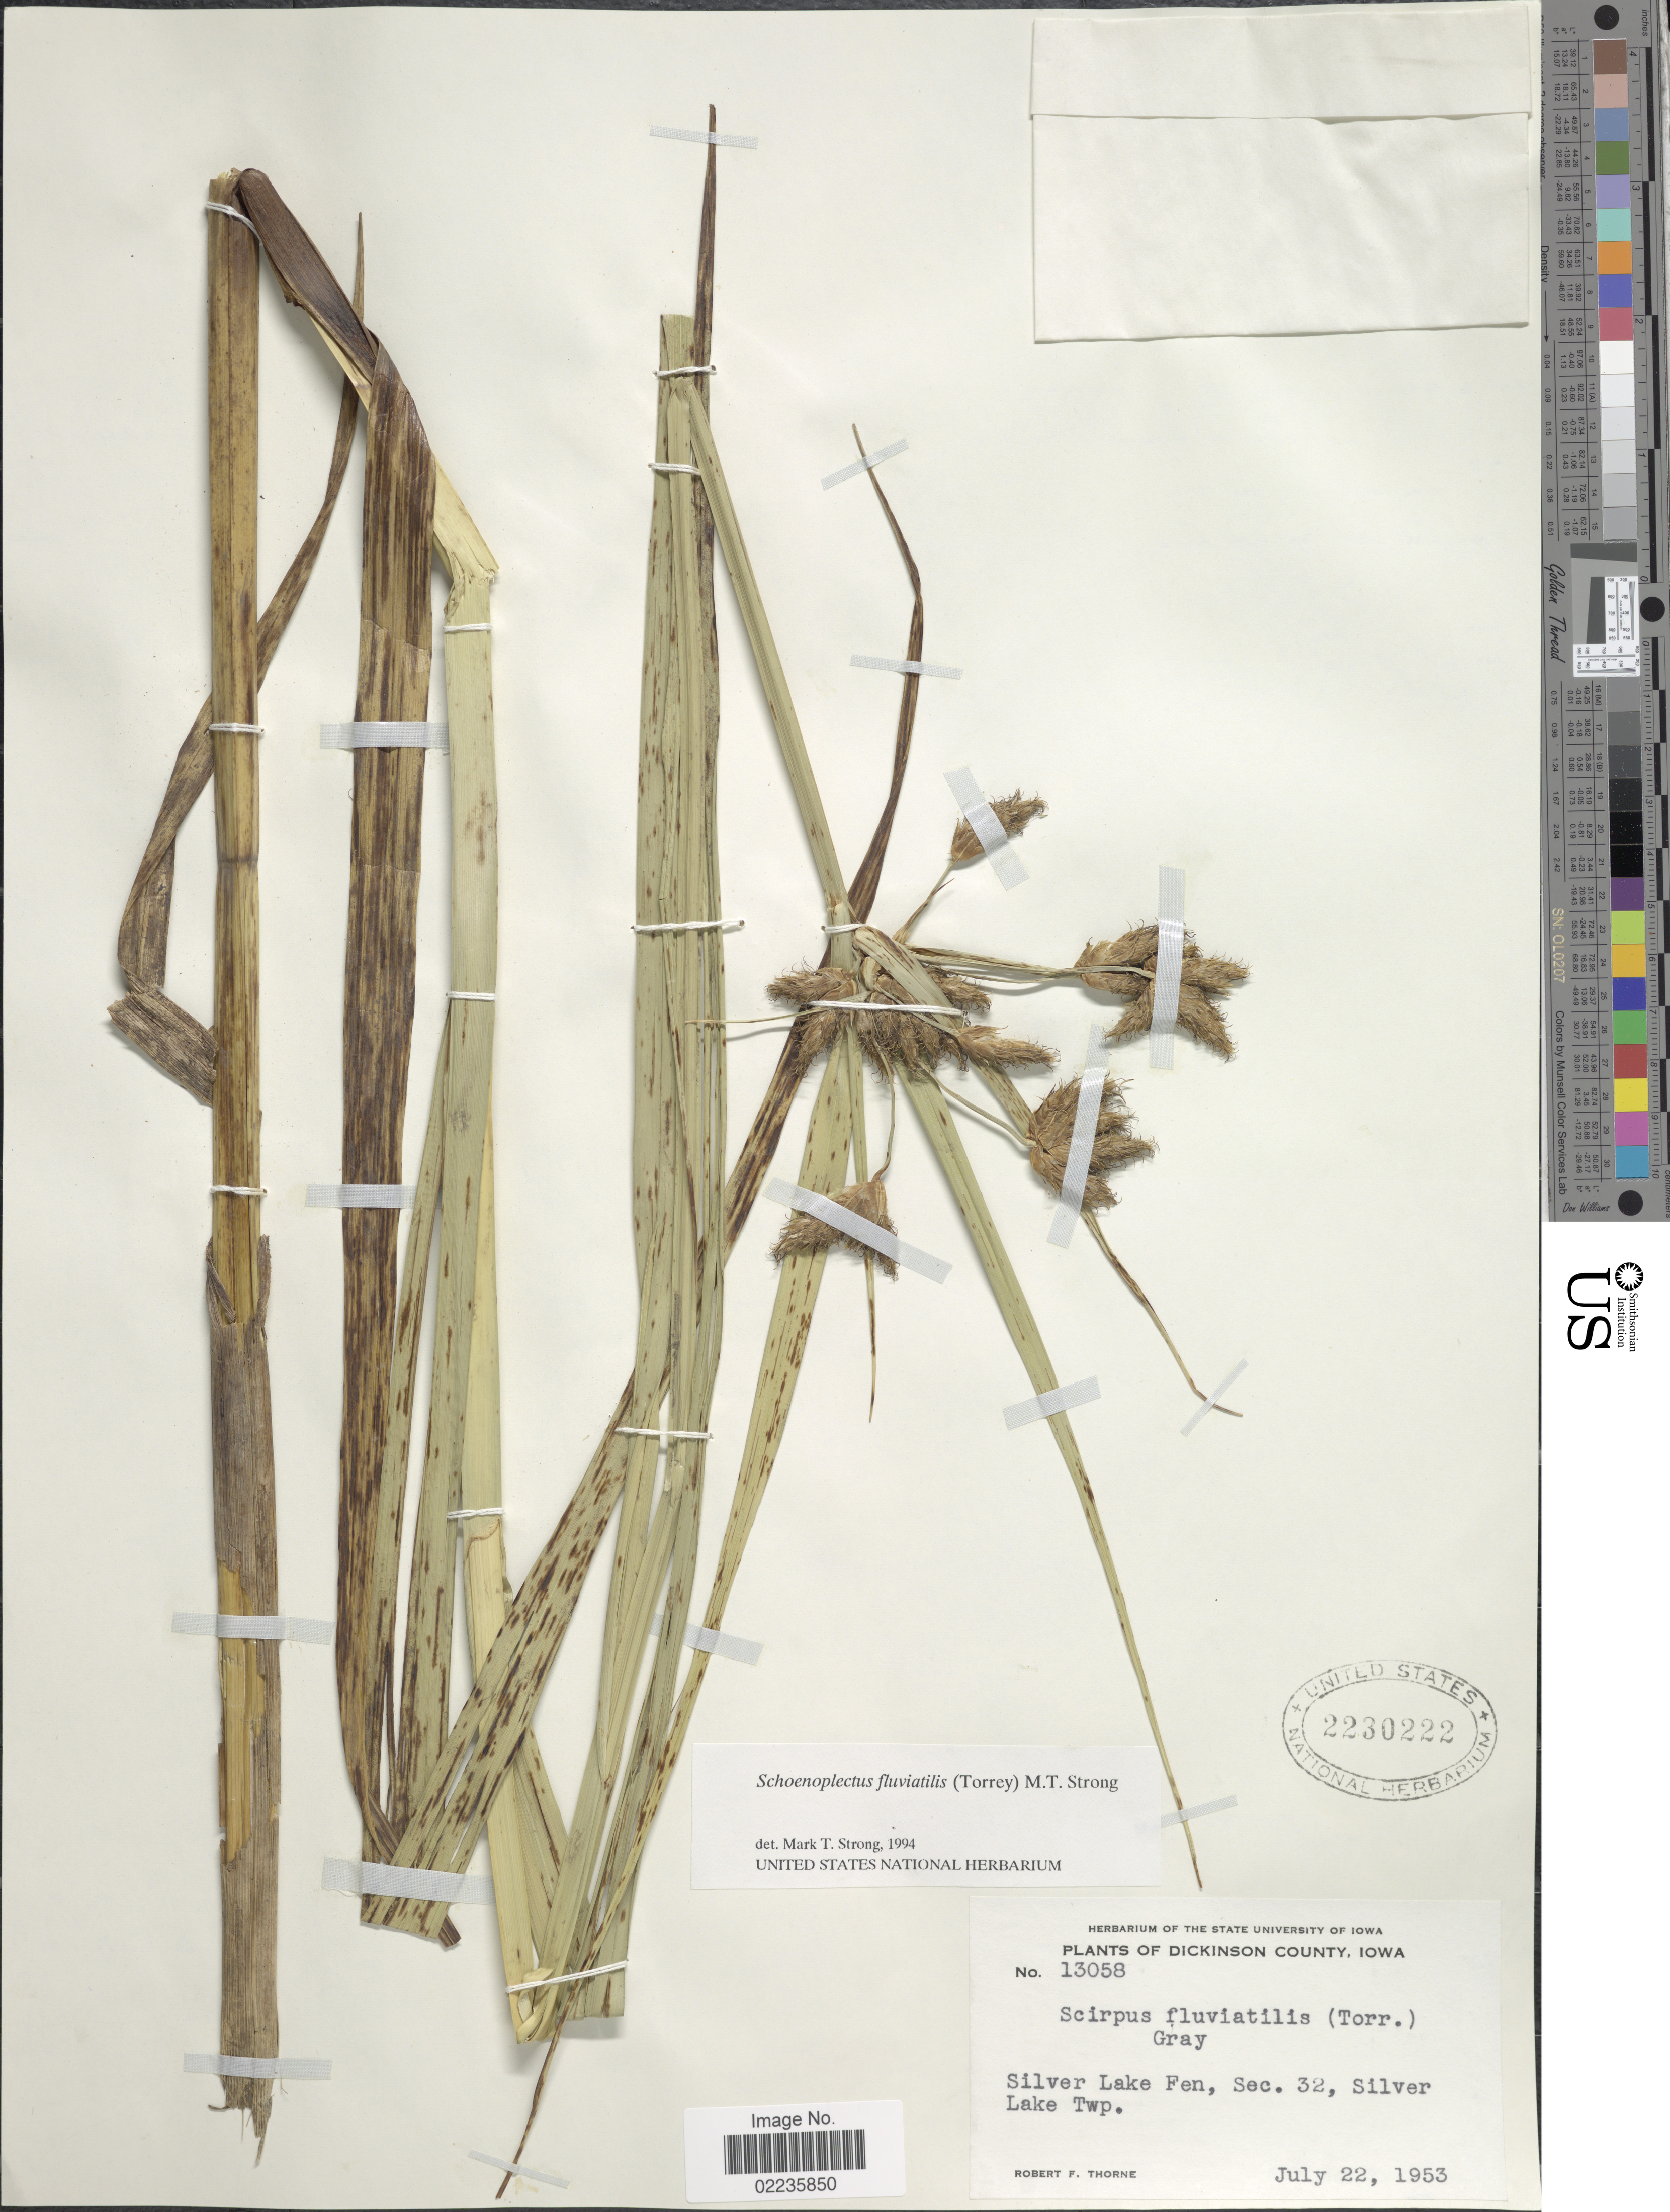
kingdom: Plantae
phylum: Tracheophyta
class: Liliopsida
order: Poales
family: Cyperaceae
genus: Bolboschoenus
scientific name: Bolboschoenus fluviatilis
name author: (Torr.) Soják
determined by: Strong, M. T., (US), Smithsonian Institution - National Museum of Natural History (UNITED STATES)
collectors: R. F. Thorne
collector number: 13058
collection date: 1953-07-22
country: United States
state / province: Iowa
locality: Dickinson County. Silver Lake Fen, Sec. 32, Silver Lake Twp.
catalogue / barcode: US 2230222